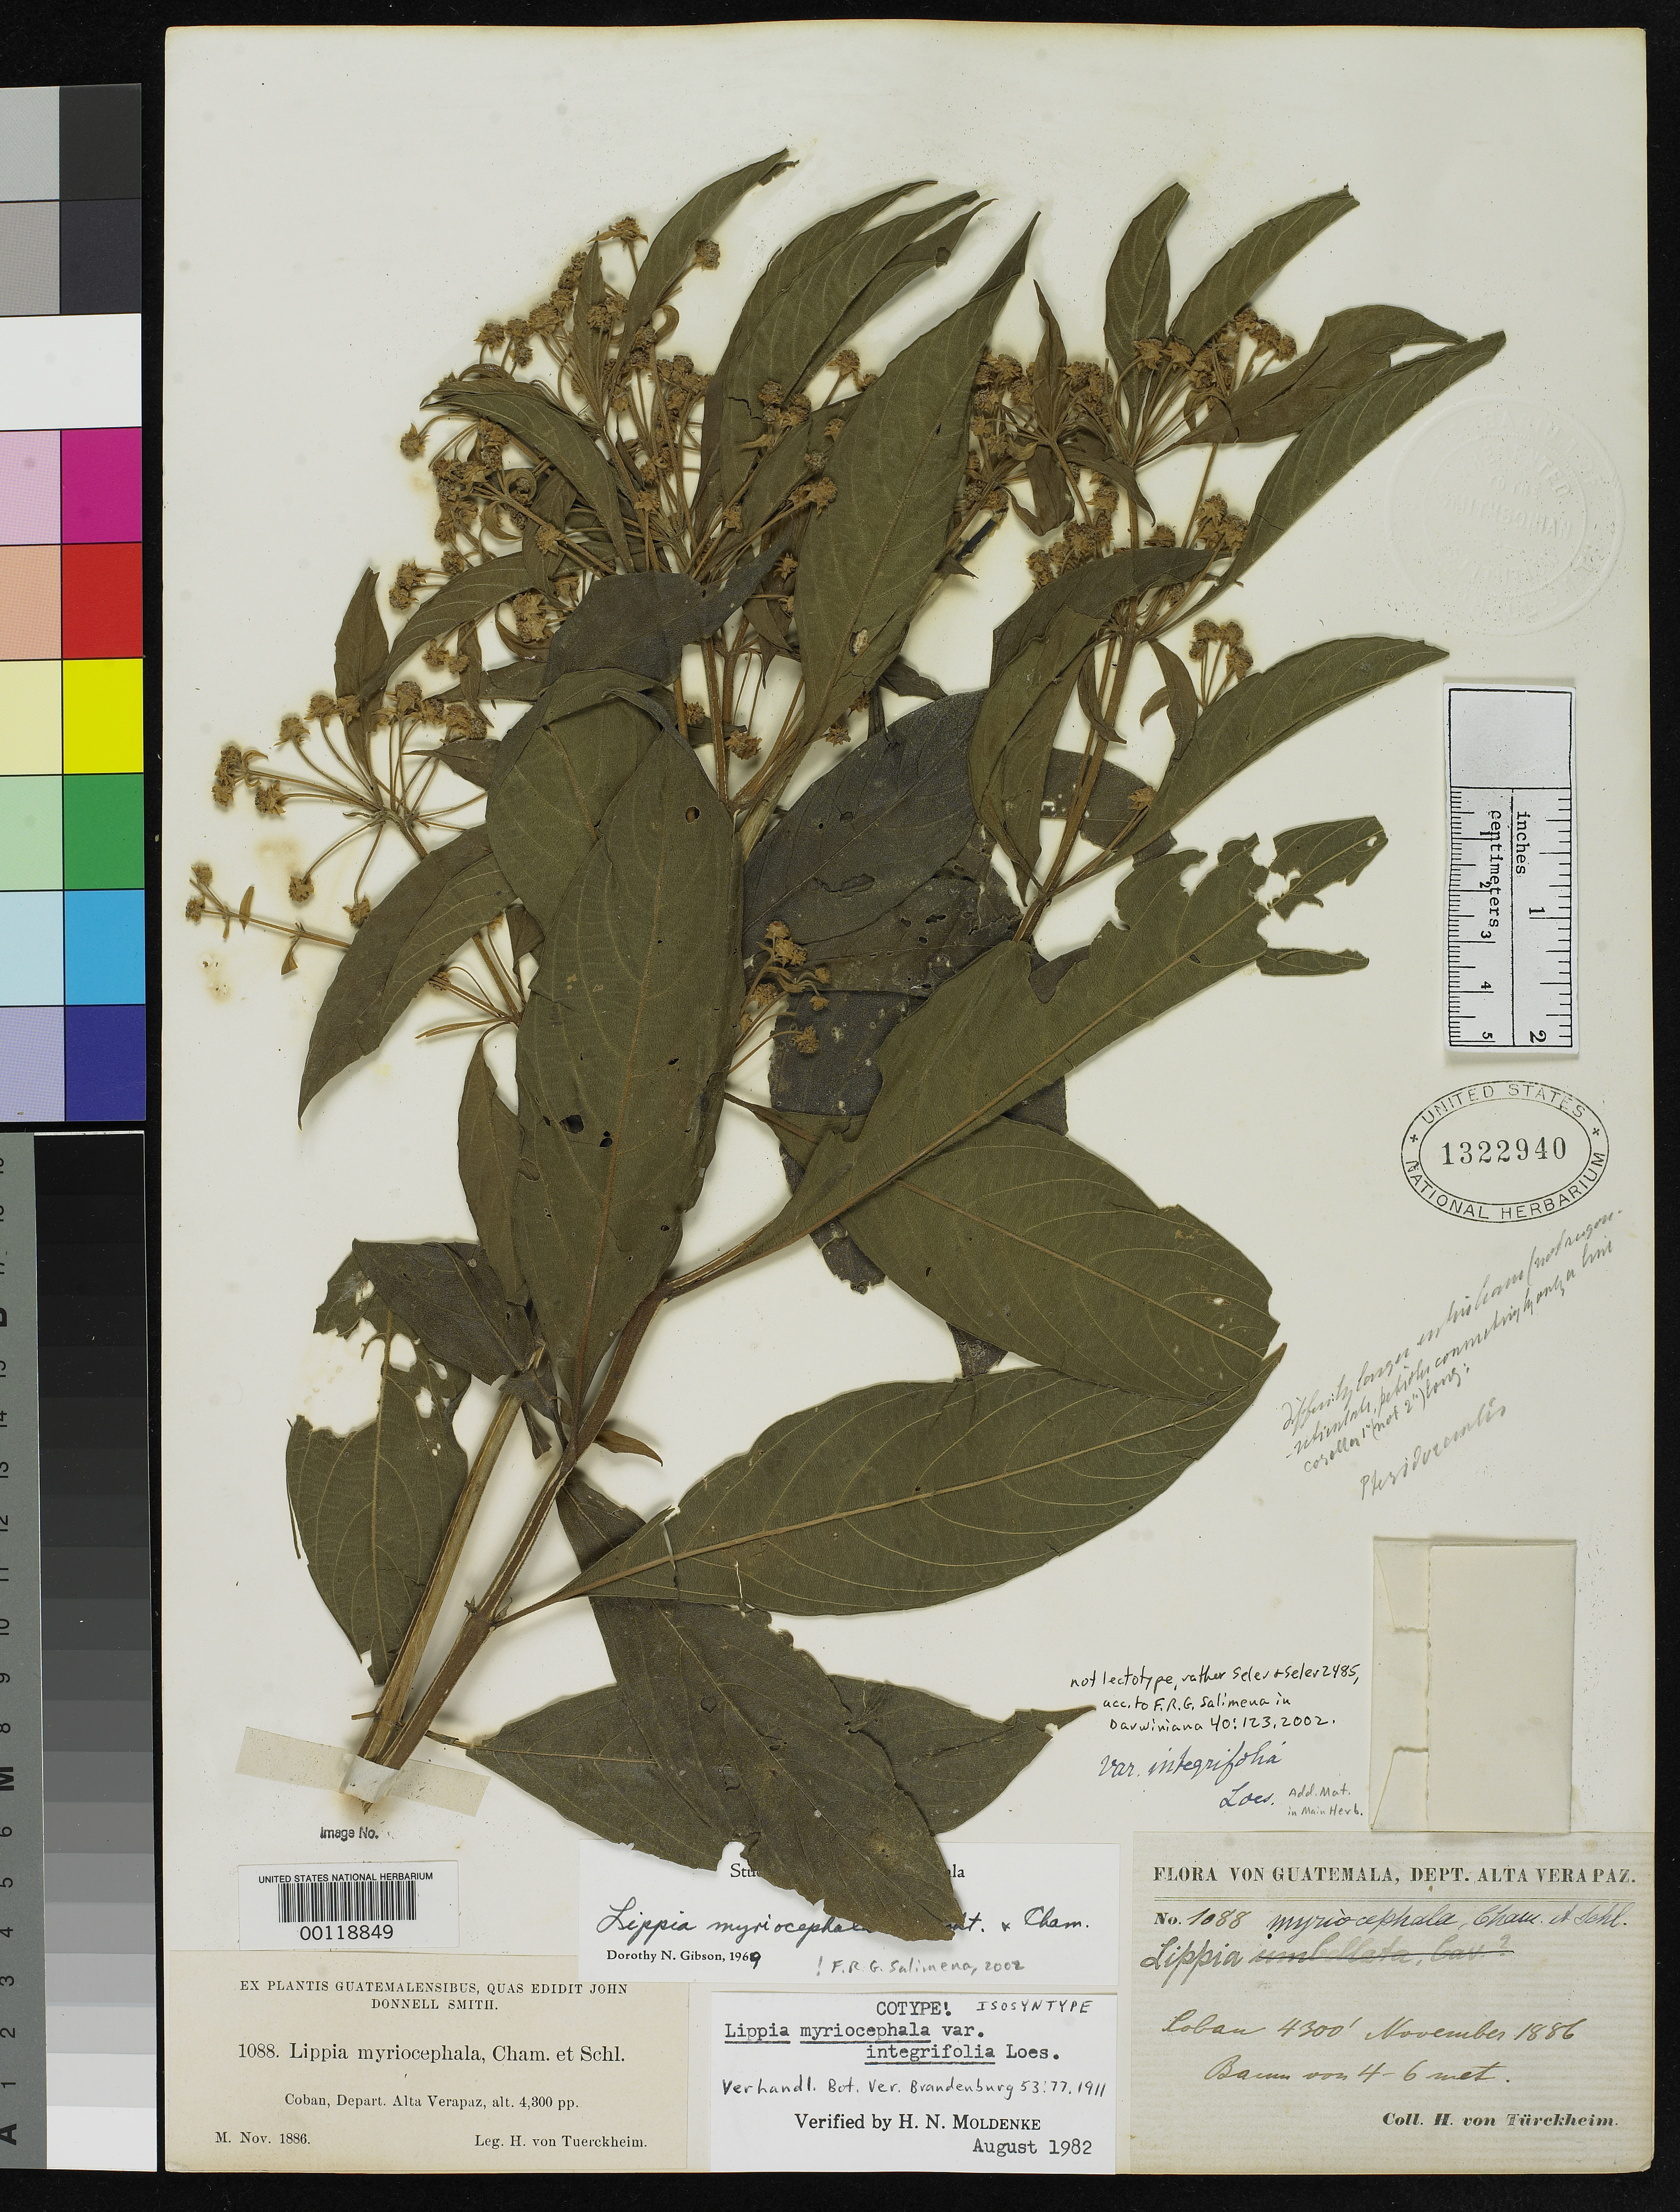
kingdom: Plantae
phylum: Tracheophyta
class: Magnoliopsida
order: Lamiales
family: Verbenaceae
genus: Lippia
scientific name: Lippia myriocephala var. integrifolia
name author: Loes.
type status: Isosyntype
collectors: H. von Türckheim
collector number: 1088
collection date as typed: Nov 1886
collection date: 1886-11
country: Guatemala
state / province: Alta Verapaz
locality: Coban.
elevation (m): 1311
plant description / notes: Seler & Seler 2485 selected as lectotype by F.R.G. Salimena, Darwiniana 40: 123.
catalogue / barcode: US 1322940